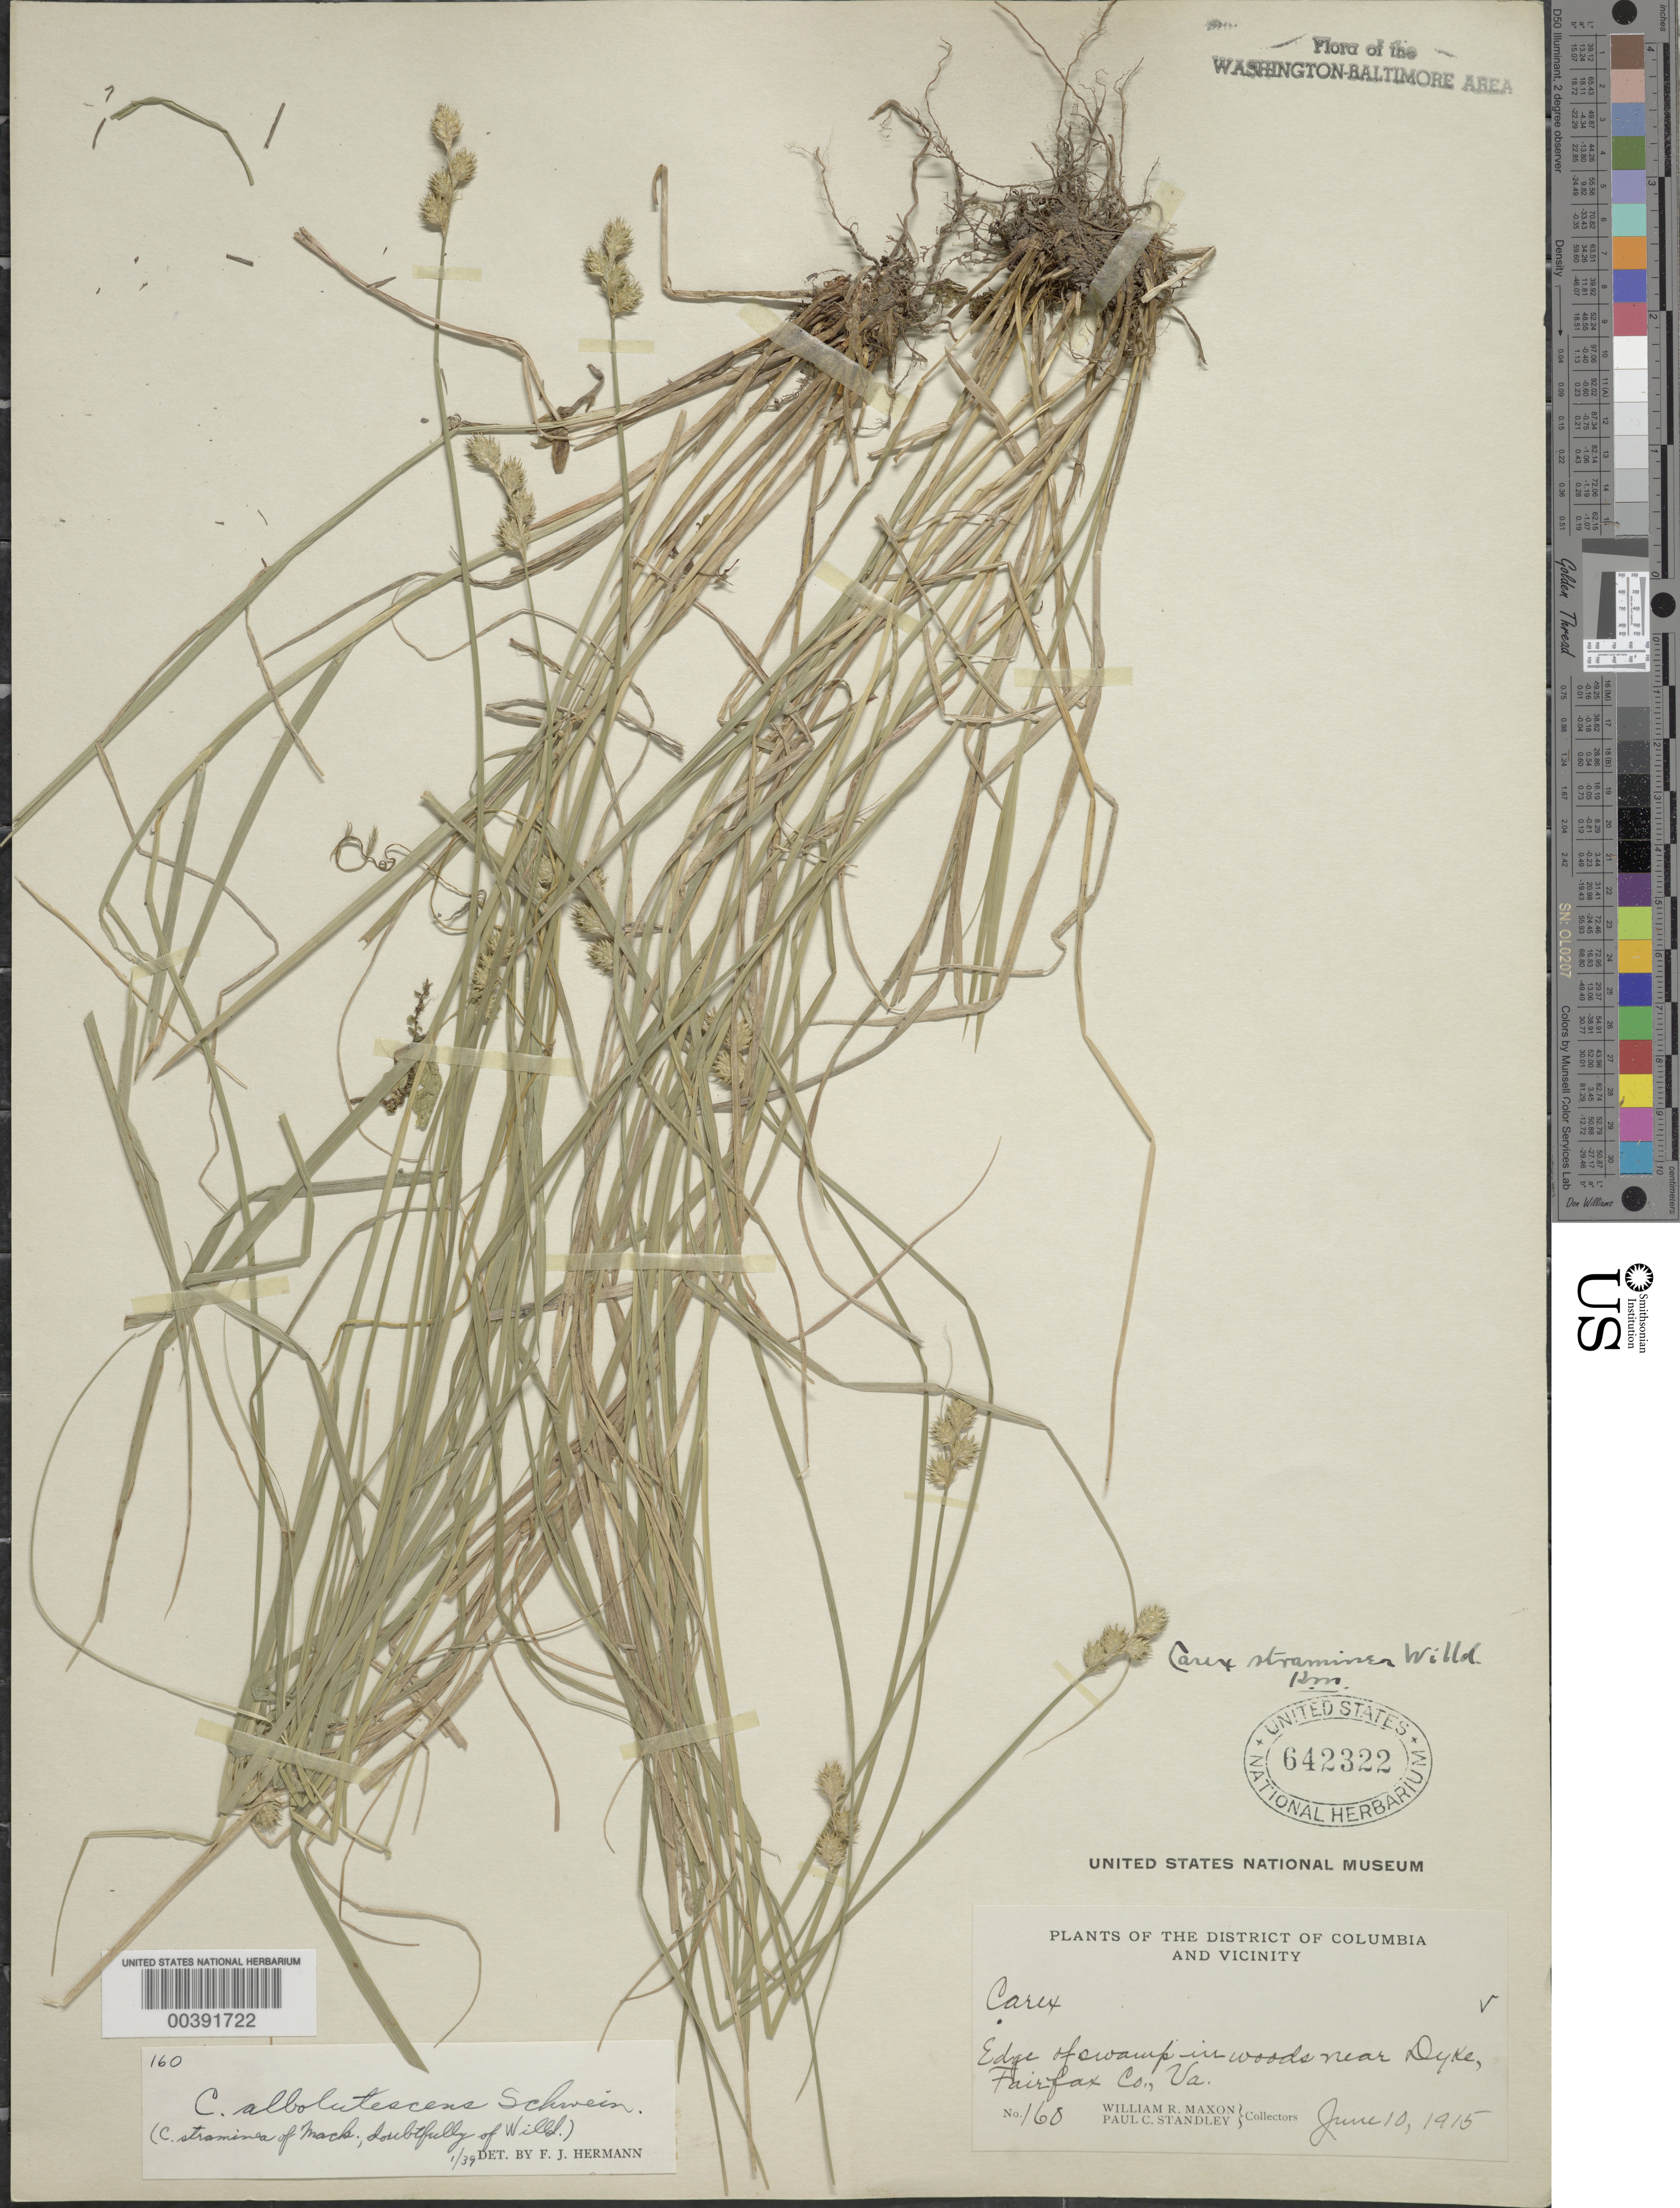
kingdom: Plantae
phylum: Tracheophyta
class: Liliopsida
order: Poales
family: Cyperaceae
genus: Carex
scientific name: Carex albolutescens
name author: Schwein.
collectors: W. R. Maxon & P. C. Standley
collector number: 160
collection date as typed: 10 Jun 1915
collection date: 1915-06-10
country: United States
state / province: Virginia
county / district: Fairfax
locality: near Dyke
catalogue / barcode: US 642322